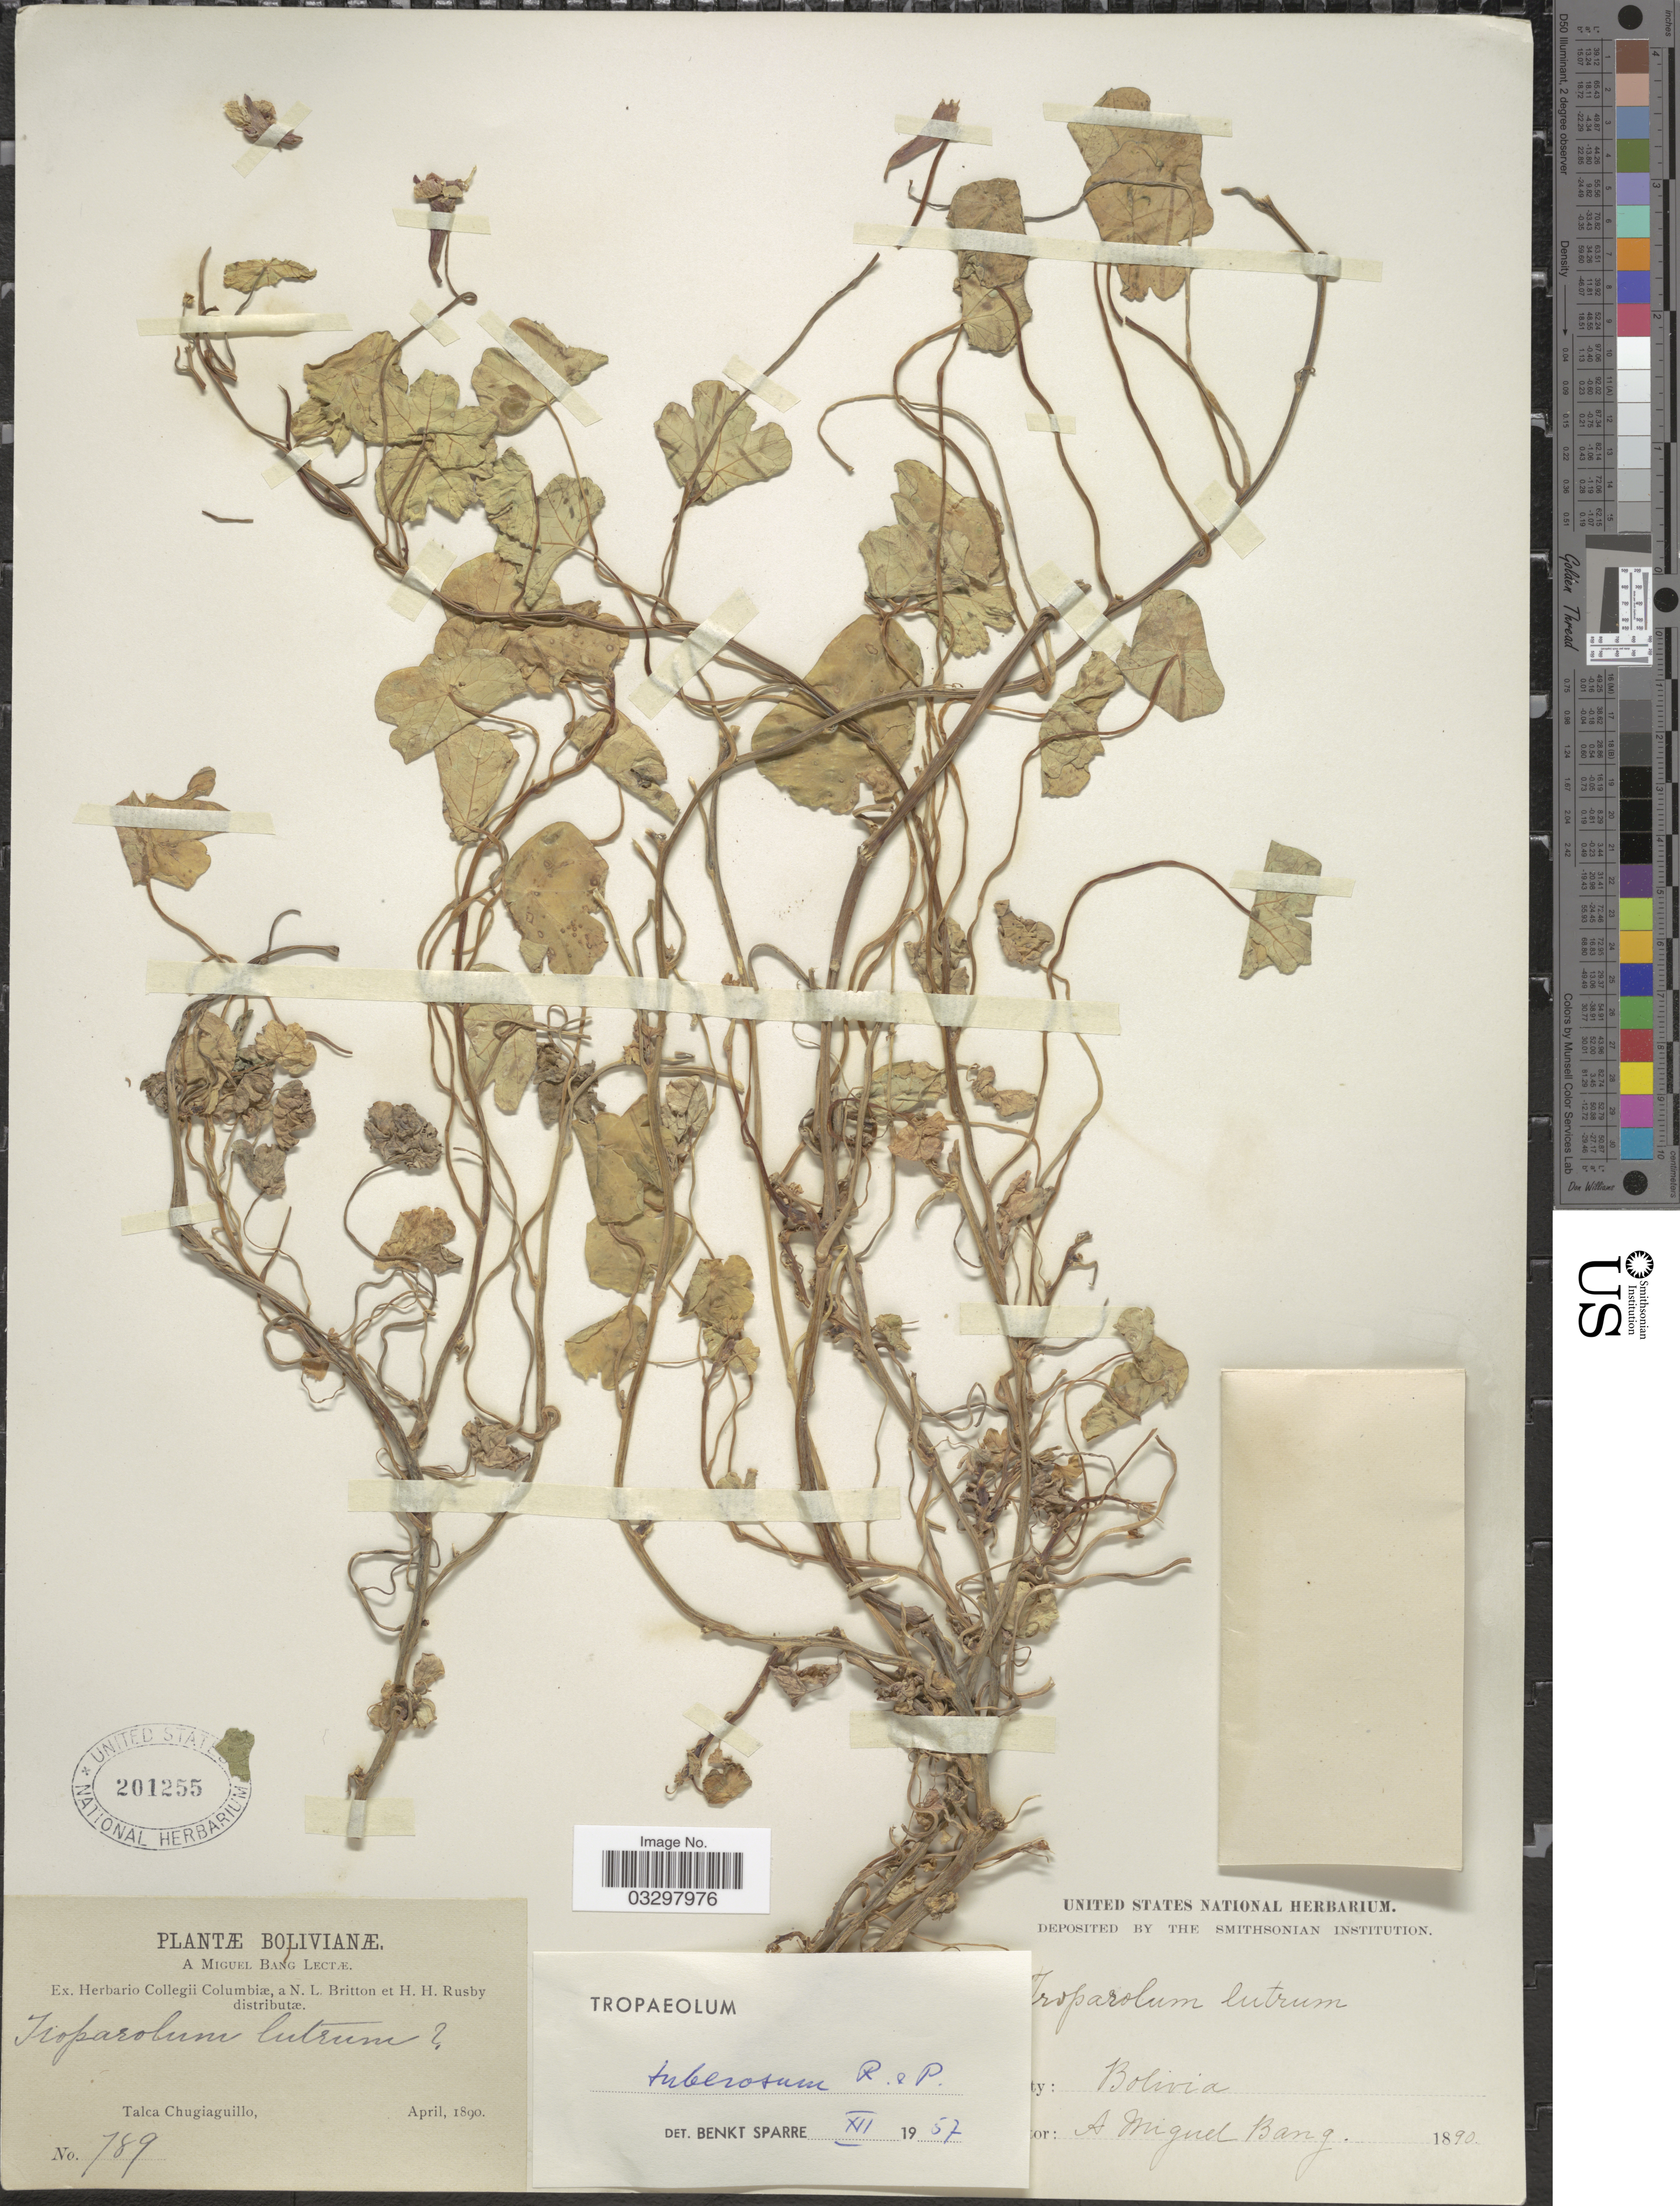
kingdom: Plantae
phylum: Tracheophyta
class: Magnoliopsida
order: Brassicales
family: Tropaeolaceae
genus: Tropaeolum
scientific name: Tropaeolum tuberosum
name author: Ruiz & Pav.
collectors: M. Bang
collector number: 789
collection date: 1890-04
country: Bolivia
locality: Talca Chugiaguillo.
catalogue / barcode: US 201255